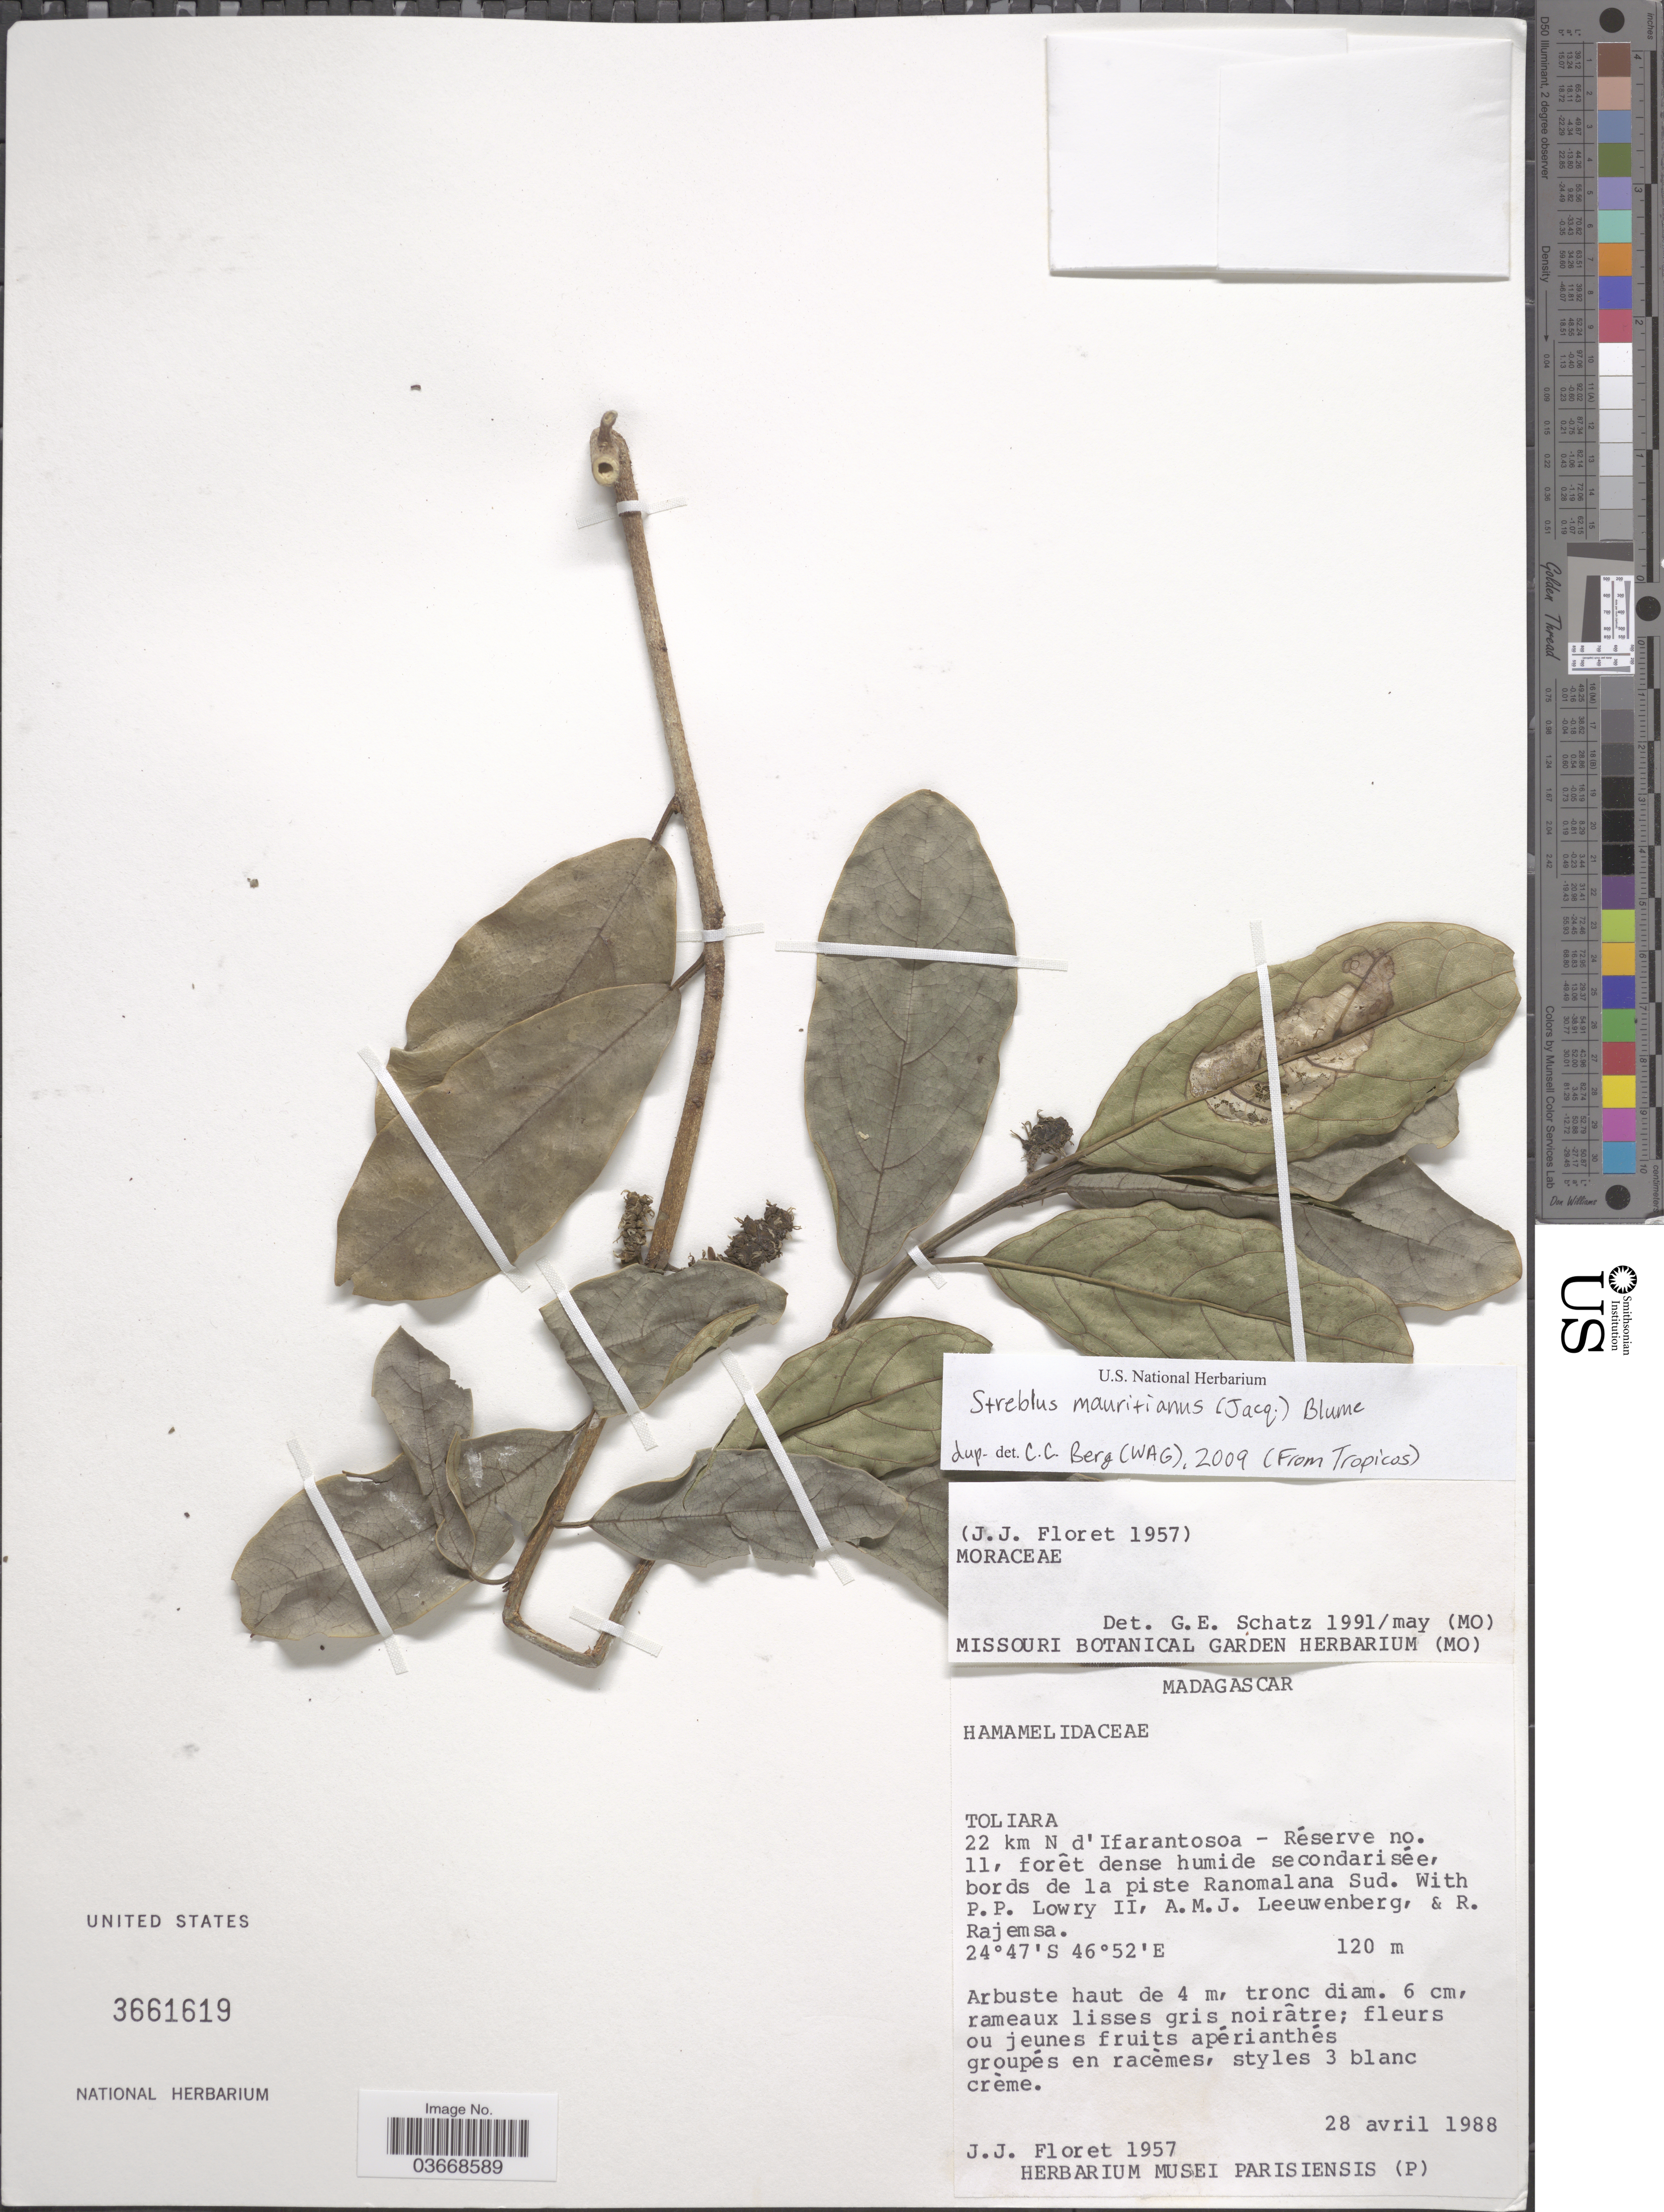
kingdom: Plantae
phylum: Tracheophyta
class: Magnoliopsida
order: Rosales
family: Moraceae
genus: Ampalis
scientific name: Ampalis mauritiana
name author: (Jacq.) Urb.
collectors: J. Floret, P. P. Lowry, A. Leeuwenberg & R. Rajemsa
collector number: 1957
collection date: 1988-04-28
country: Madagascar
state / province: Anosy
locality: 22 km N d'Ifarantosoa - Réserve no. 11, forêt dense humide secondarisée, bords de la piste Ranomalana Sud.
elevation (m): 120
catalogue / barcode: US 3661619